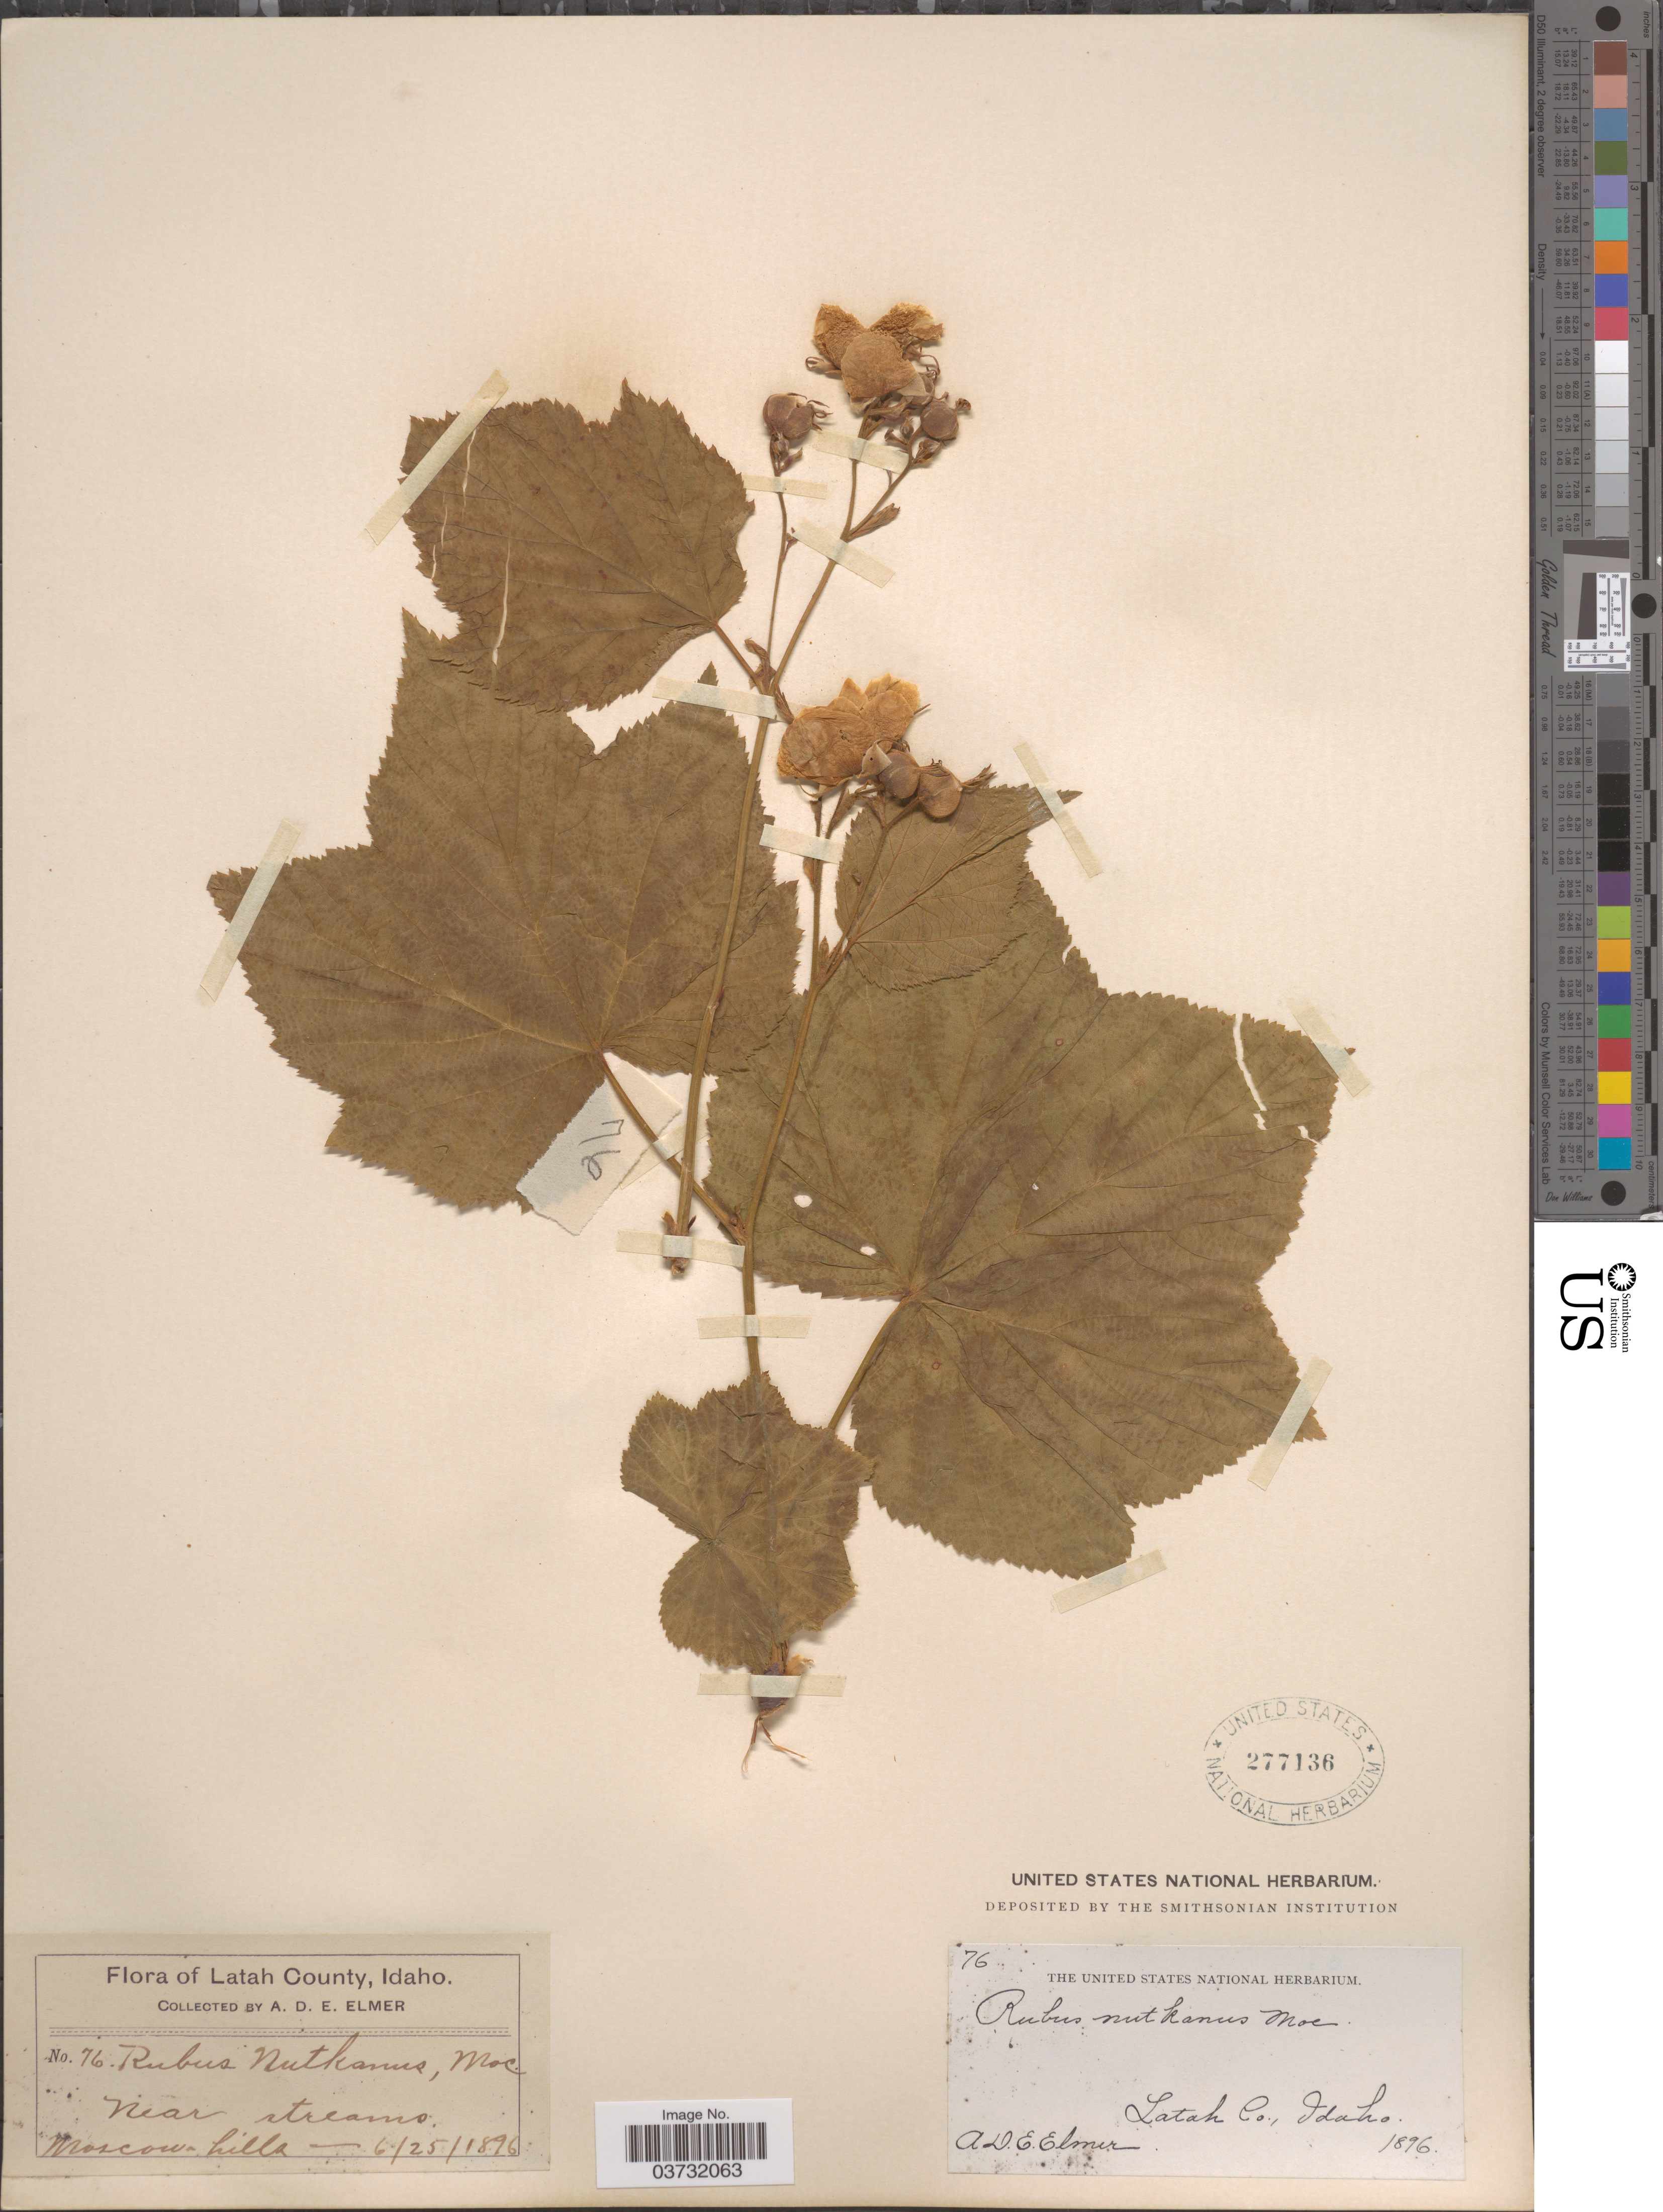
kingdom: Plantae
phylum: Tracheophyta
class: Magnoliopsida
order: Rosales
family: Rosaceae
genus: Rubus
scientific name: Rubus parviflorus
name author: Nutt.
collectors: A. D. E. Elmer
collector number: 76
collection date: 1896-06-25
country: United States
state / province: Idaho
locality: Latah County. Near streams, Moscow hills.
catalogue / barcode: US 277136